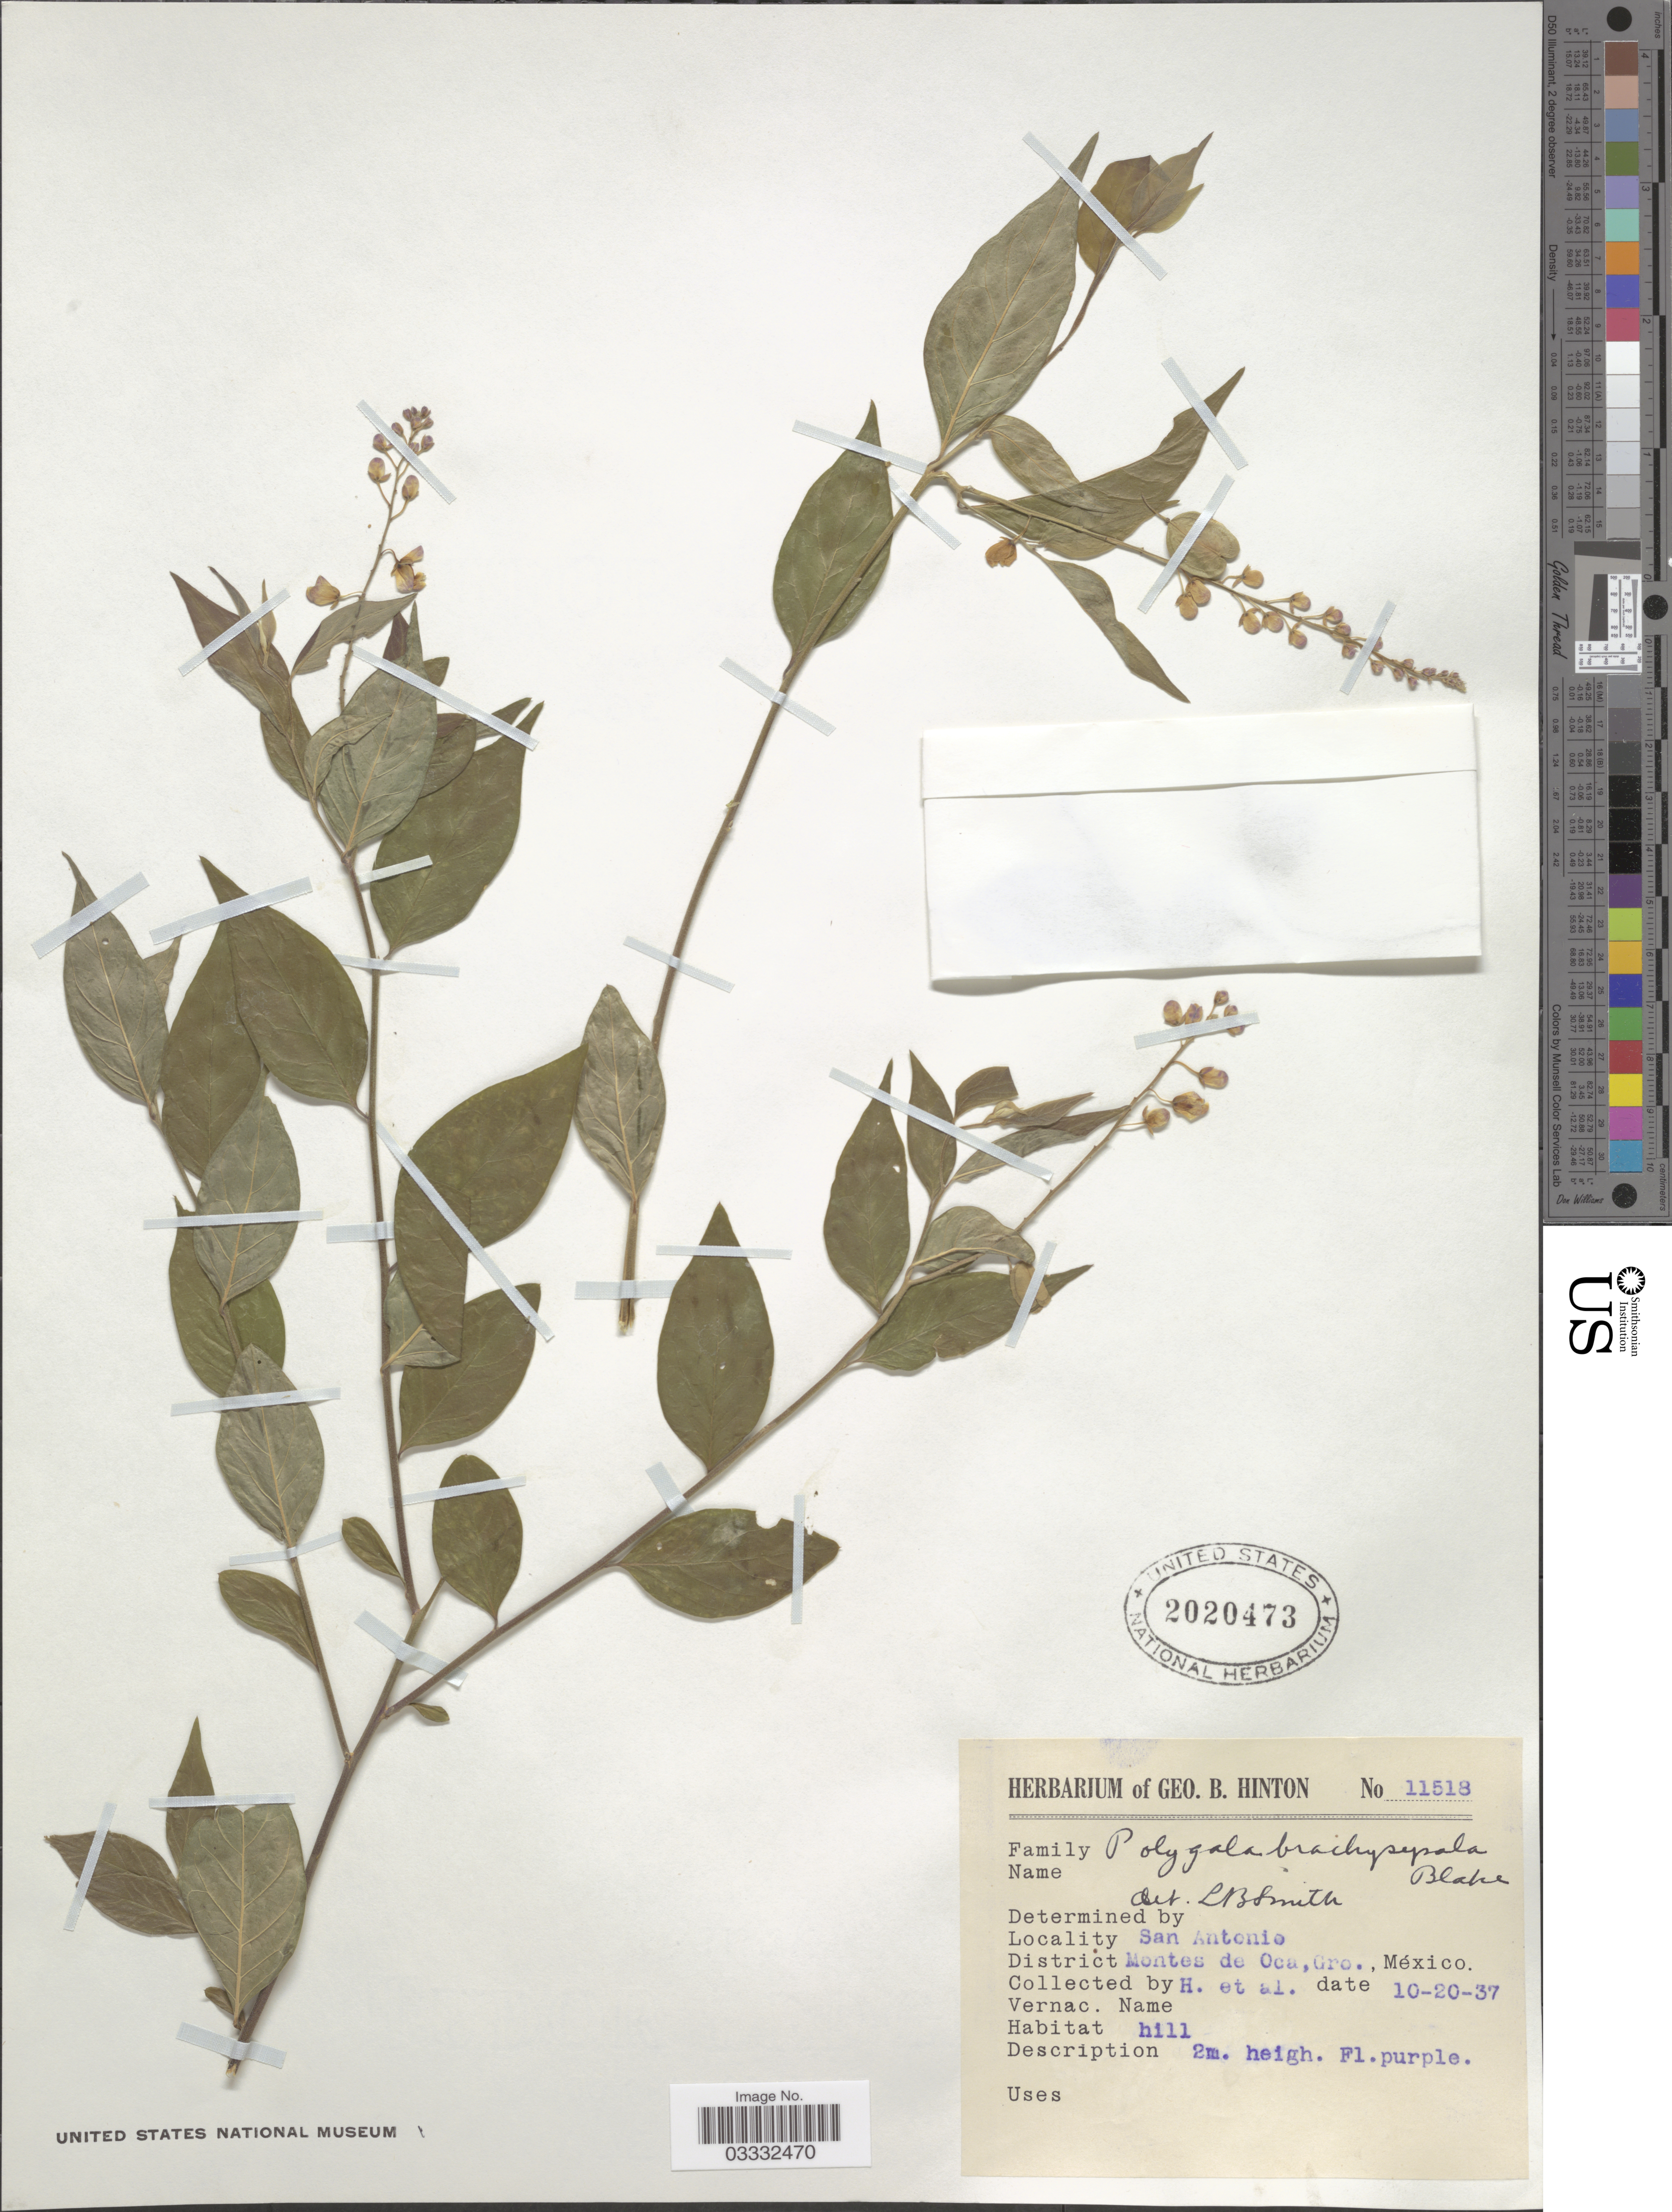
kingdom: Plantae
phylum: Tracheophyta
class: Magnoliopsida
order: Fabales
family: Polygalaceae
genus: Polygala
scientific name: Polygala brachysepala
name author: S.F. Blake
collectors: G. B. Hinton & et al.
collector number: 11518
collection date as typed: Transcribed d/m/y: 20/10/37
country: Mexico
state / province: Guerrero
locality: San Antonio. District Montes de Oca.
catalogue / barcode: US 2020473